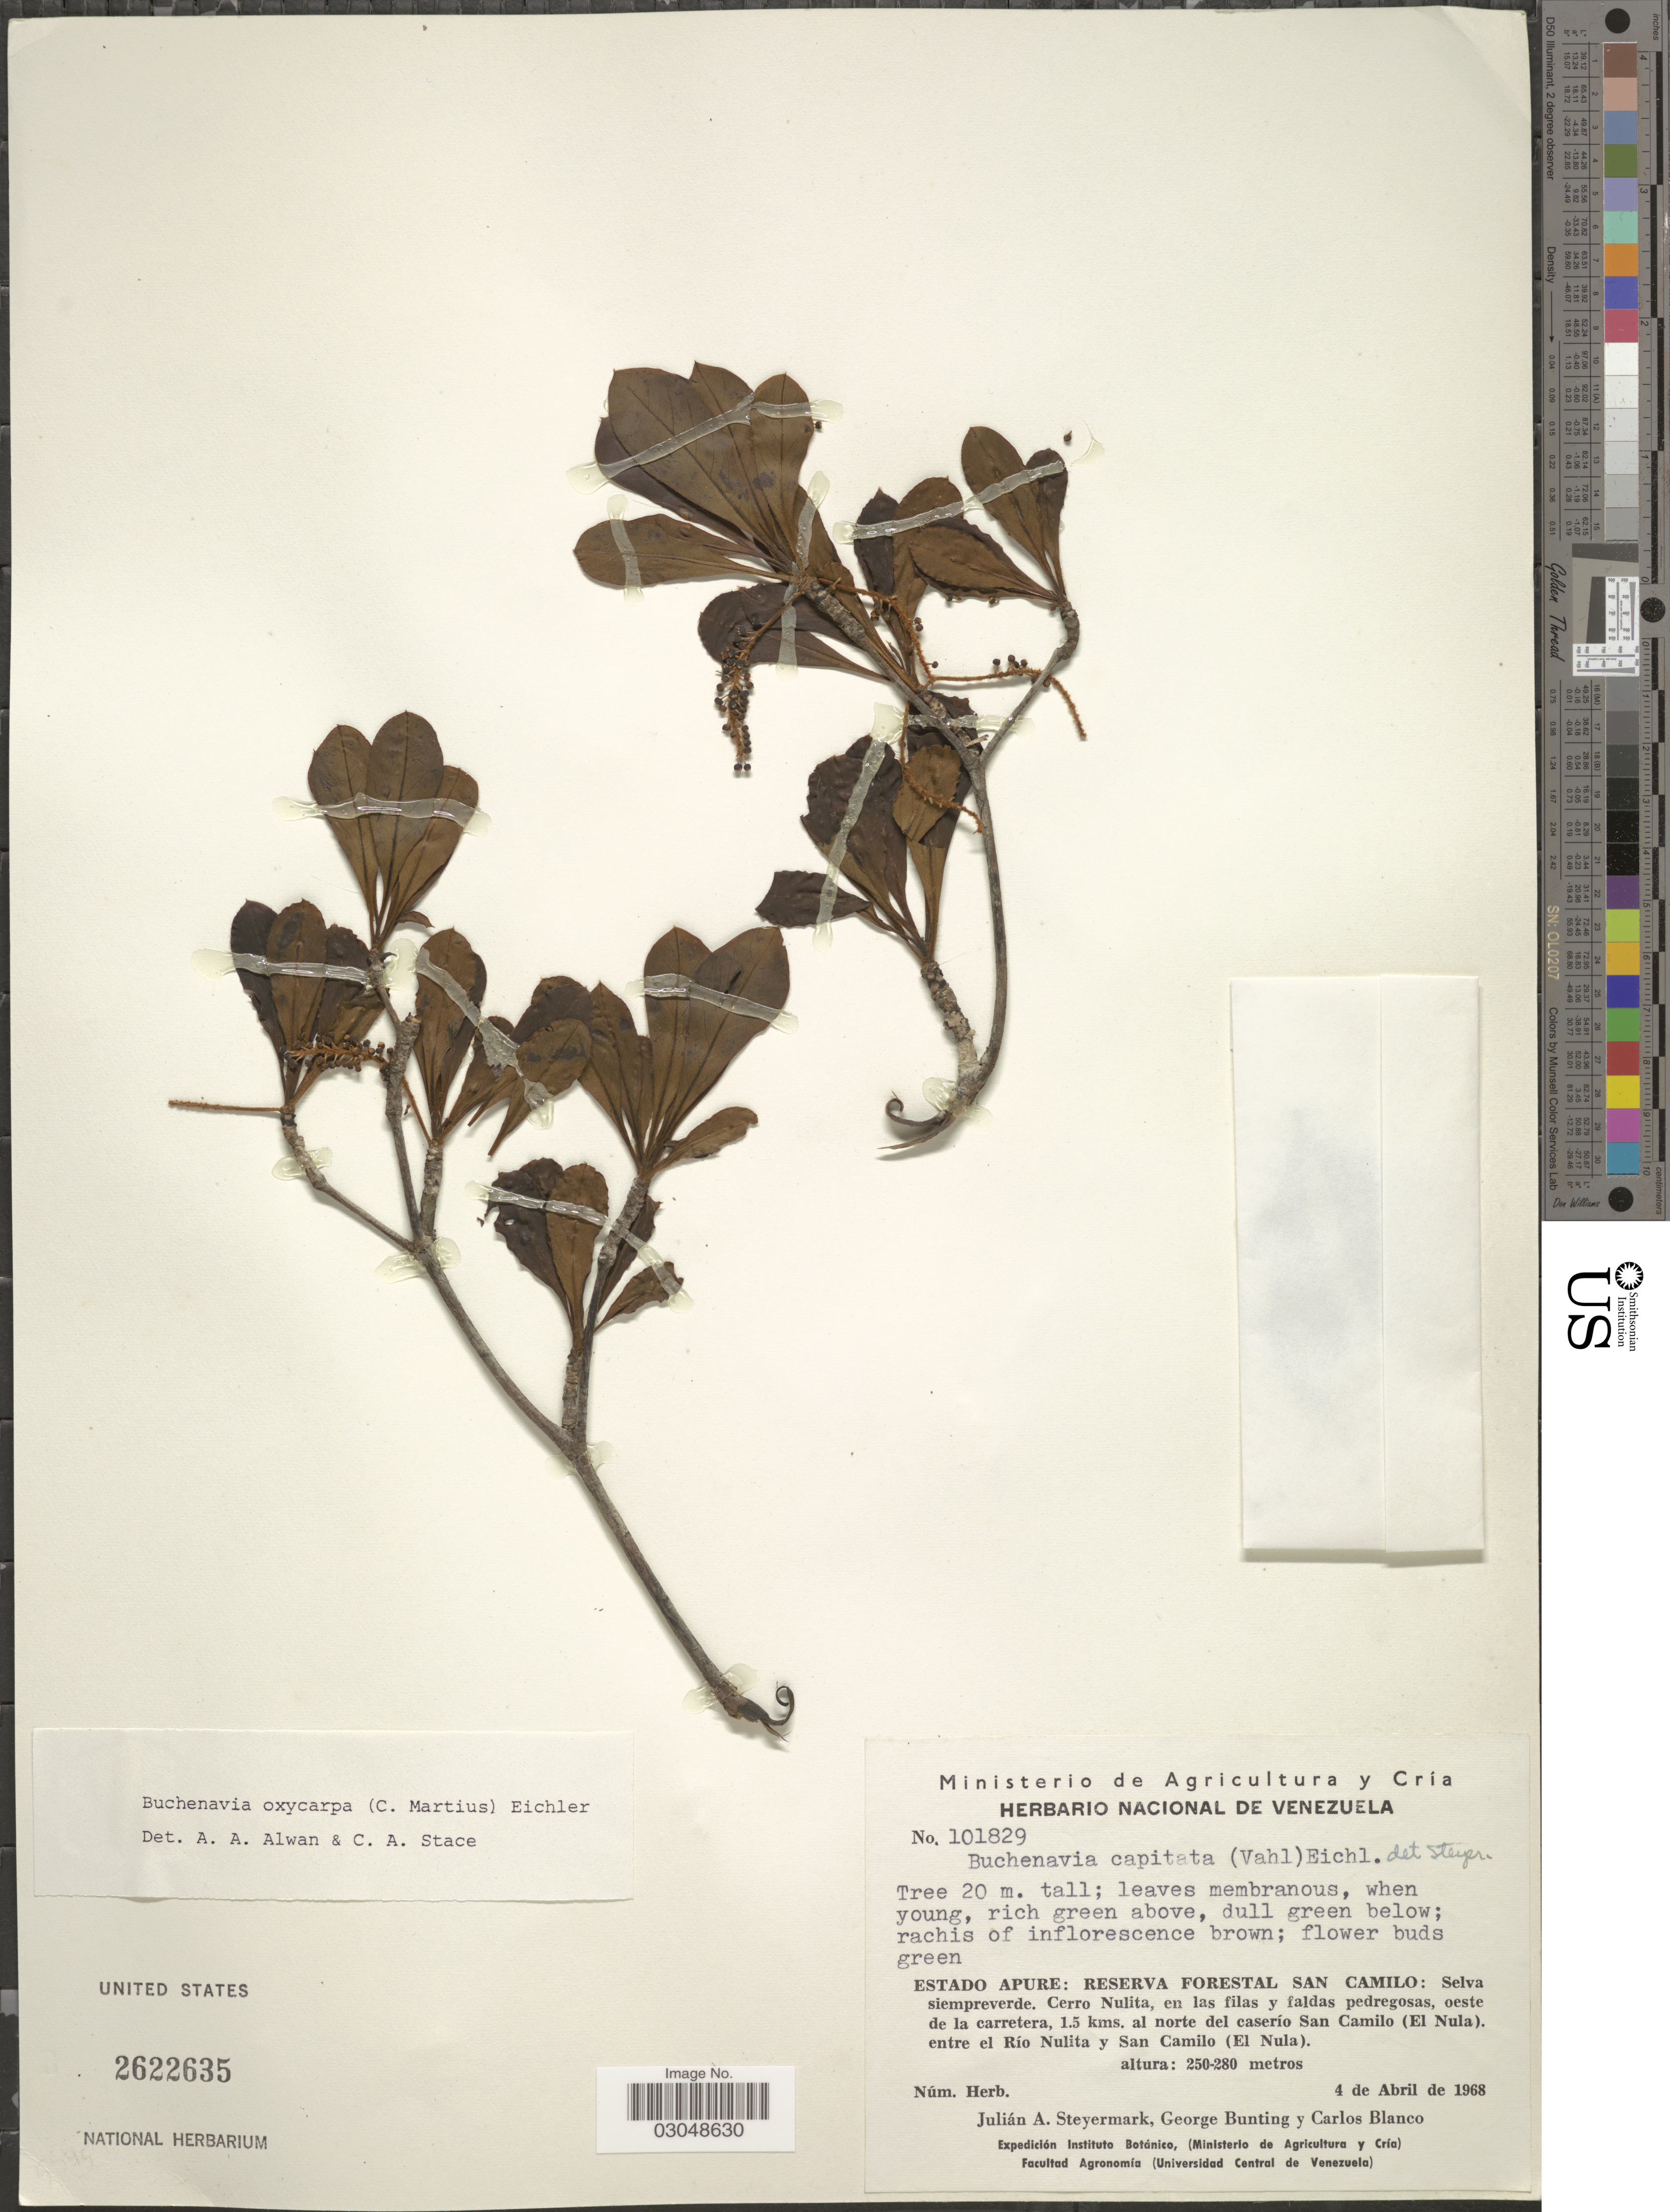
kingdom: Plantae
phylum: Tracheophyta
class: Magnoliopsida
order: Myrtales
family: Combretaceae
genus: Terminalia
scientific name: Terminalia oxycarpa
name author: Mart.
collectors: J. Steyermark, G. Bunting & C. Blanco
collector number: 101829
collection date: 1968-04-04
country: Venezuela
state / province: Apure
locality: Reserva Forestal San Camilo: Selva siempreverde. Cerro Nulita, en las filas y faldas pedregosas, oeste de la carretera, 1.5 kms. al norte del caserío San Camilo (El Nula). Entre el Río Nulita y San Camilo (El Nula).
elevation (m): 250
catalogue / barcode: US 2622635